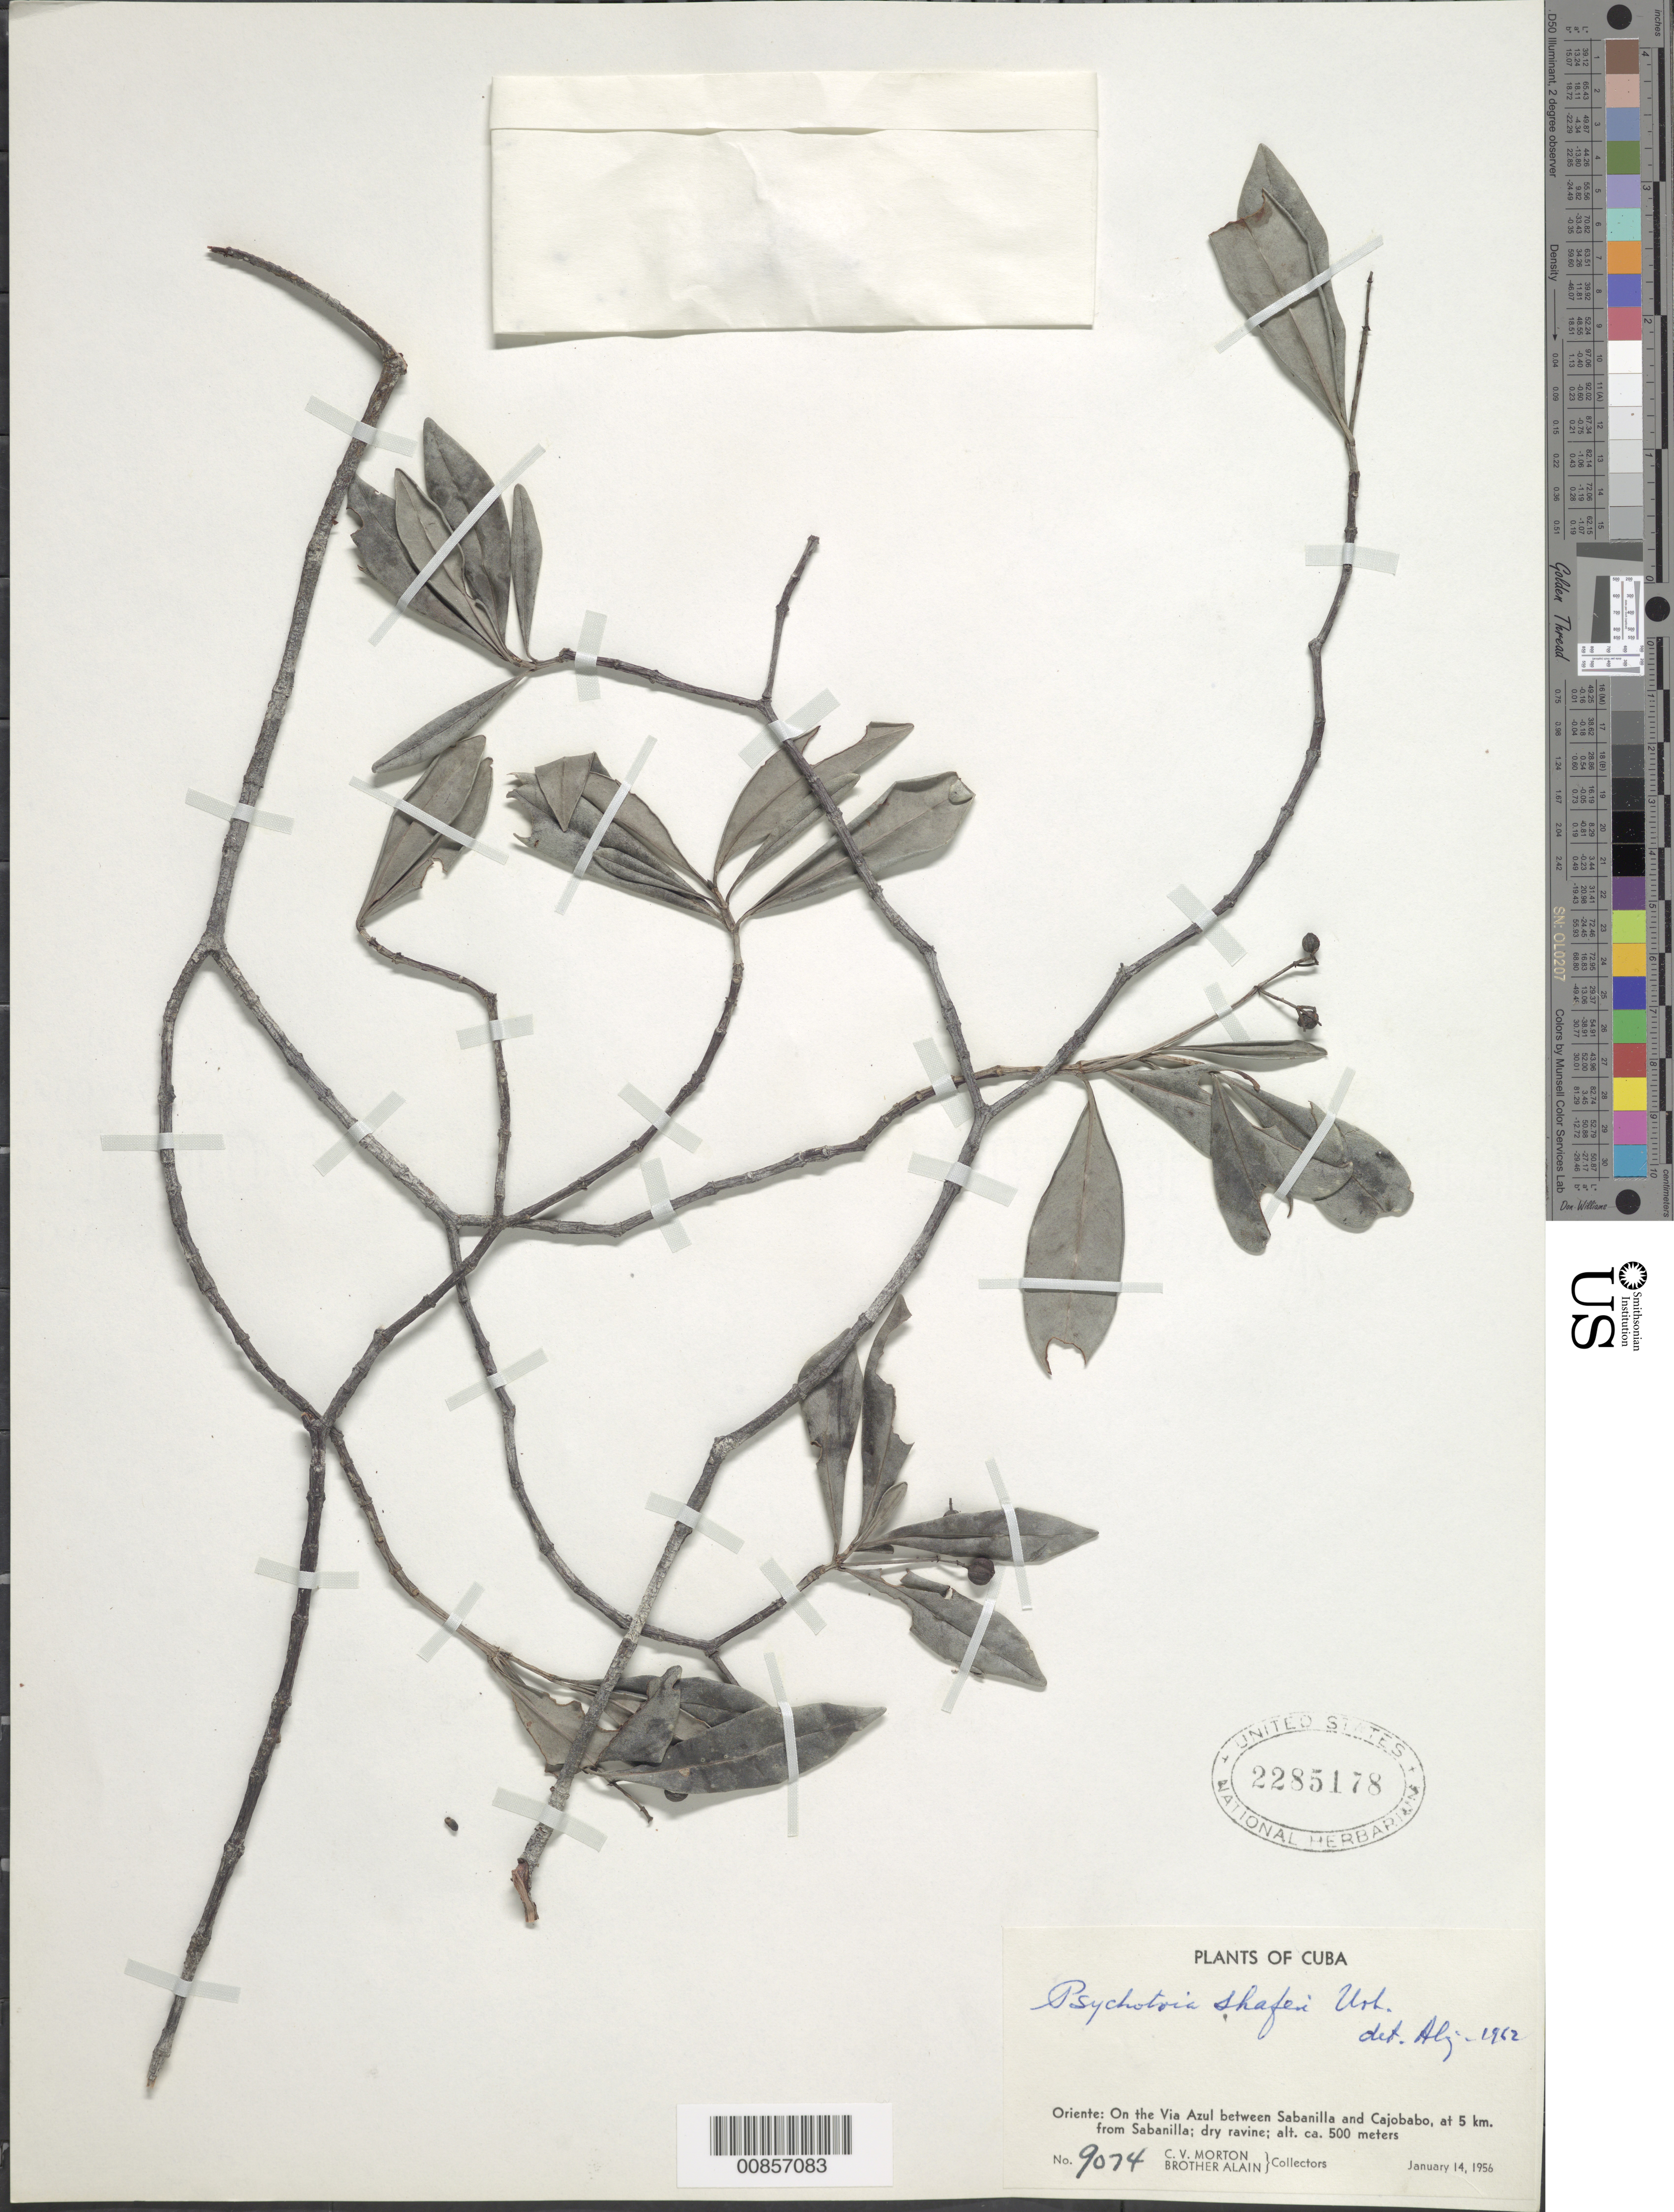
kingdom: Plantae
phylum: Tracheophyta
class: Magnoliopsida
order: Gentianales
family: Rubiaceae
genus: Psychotria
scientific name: Psychotria shaferi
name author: Urb.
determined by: Liogier, Alain H.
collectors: C. V. Morton & A. H. Liogier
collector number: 9074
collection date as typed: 14 Jan 1956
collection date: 1956-01-14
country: Cuba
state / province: Oriente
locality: On the Via Azul between Sabanilla and Cajobabo, at 5 km from Sabanilla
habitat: Dry ravine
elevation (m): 500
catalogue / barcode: US 2285178